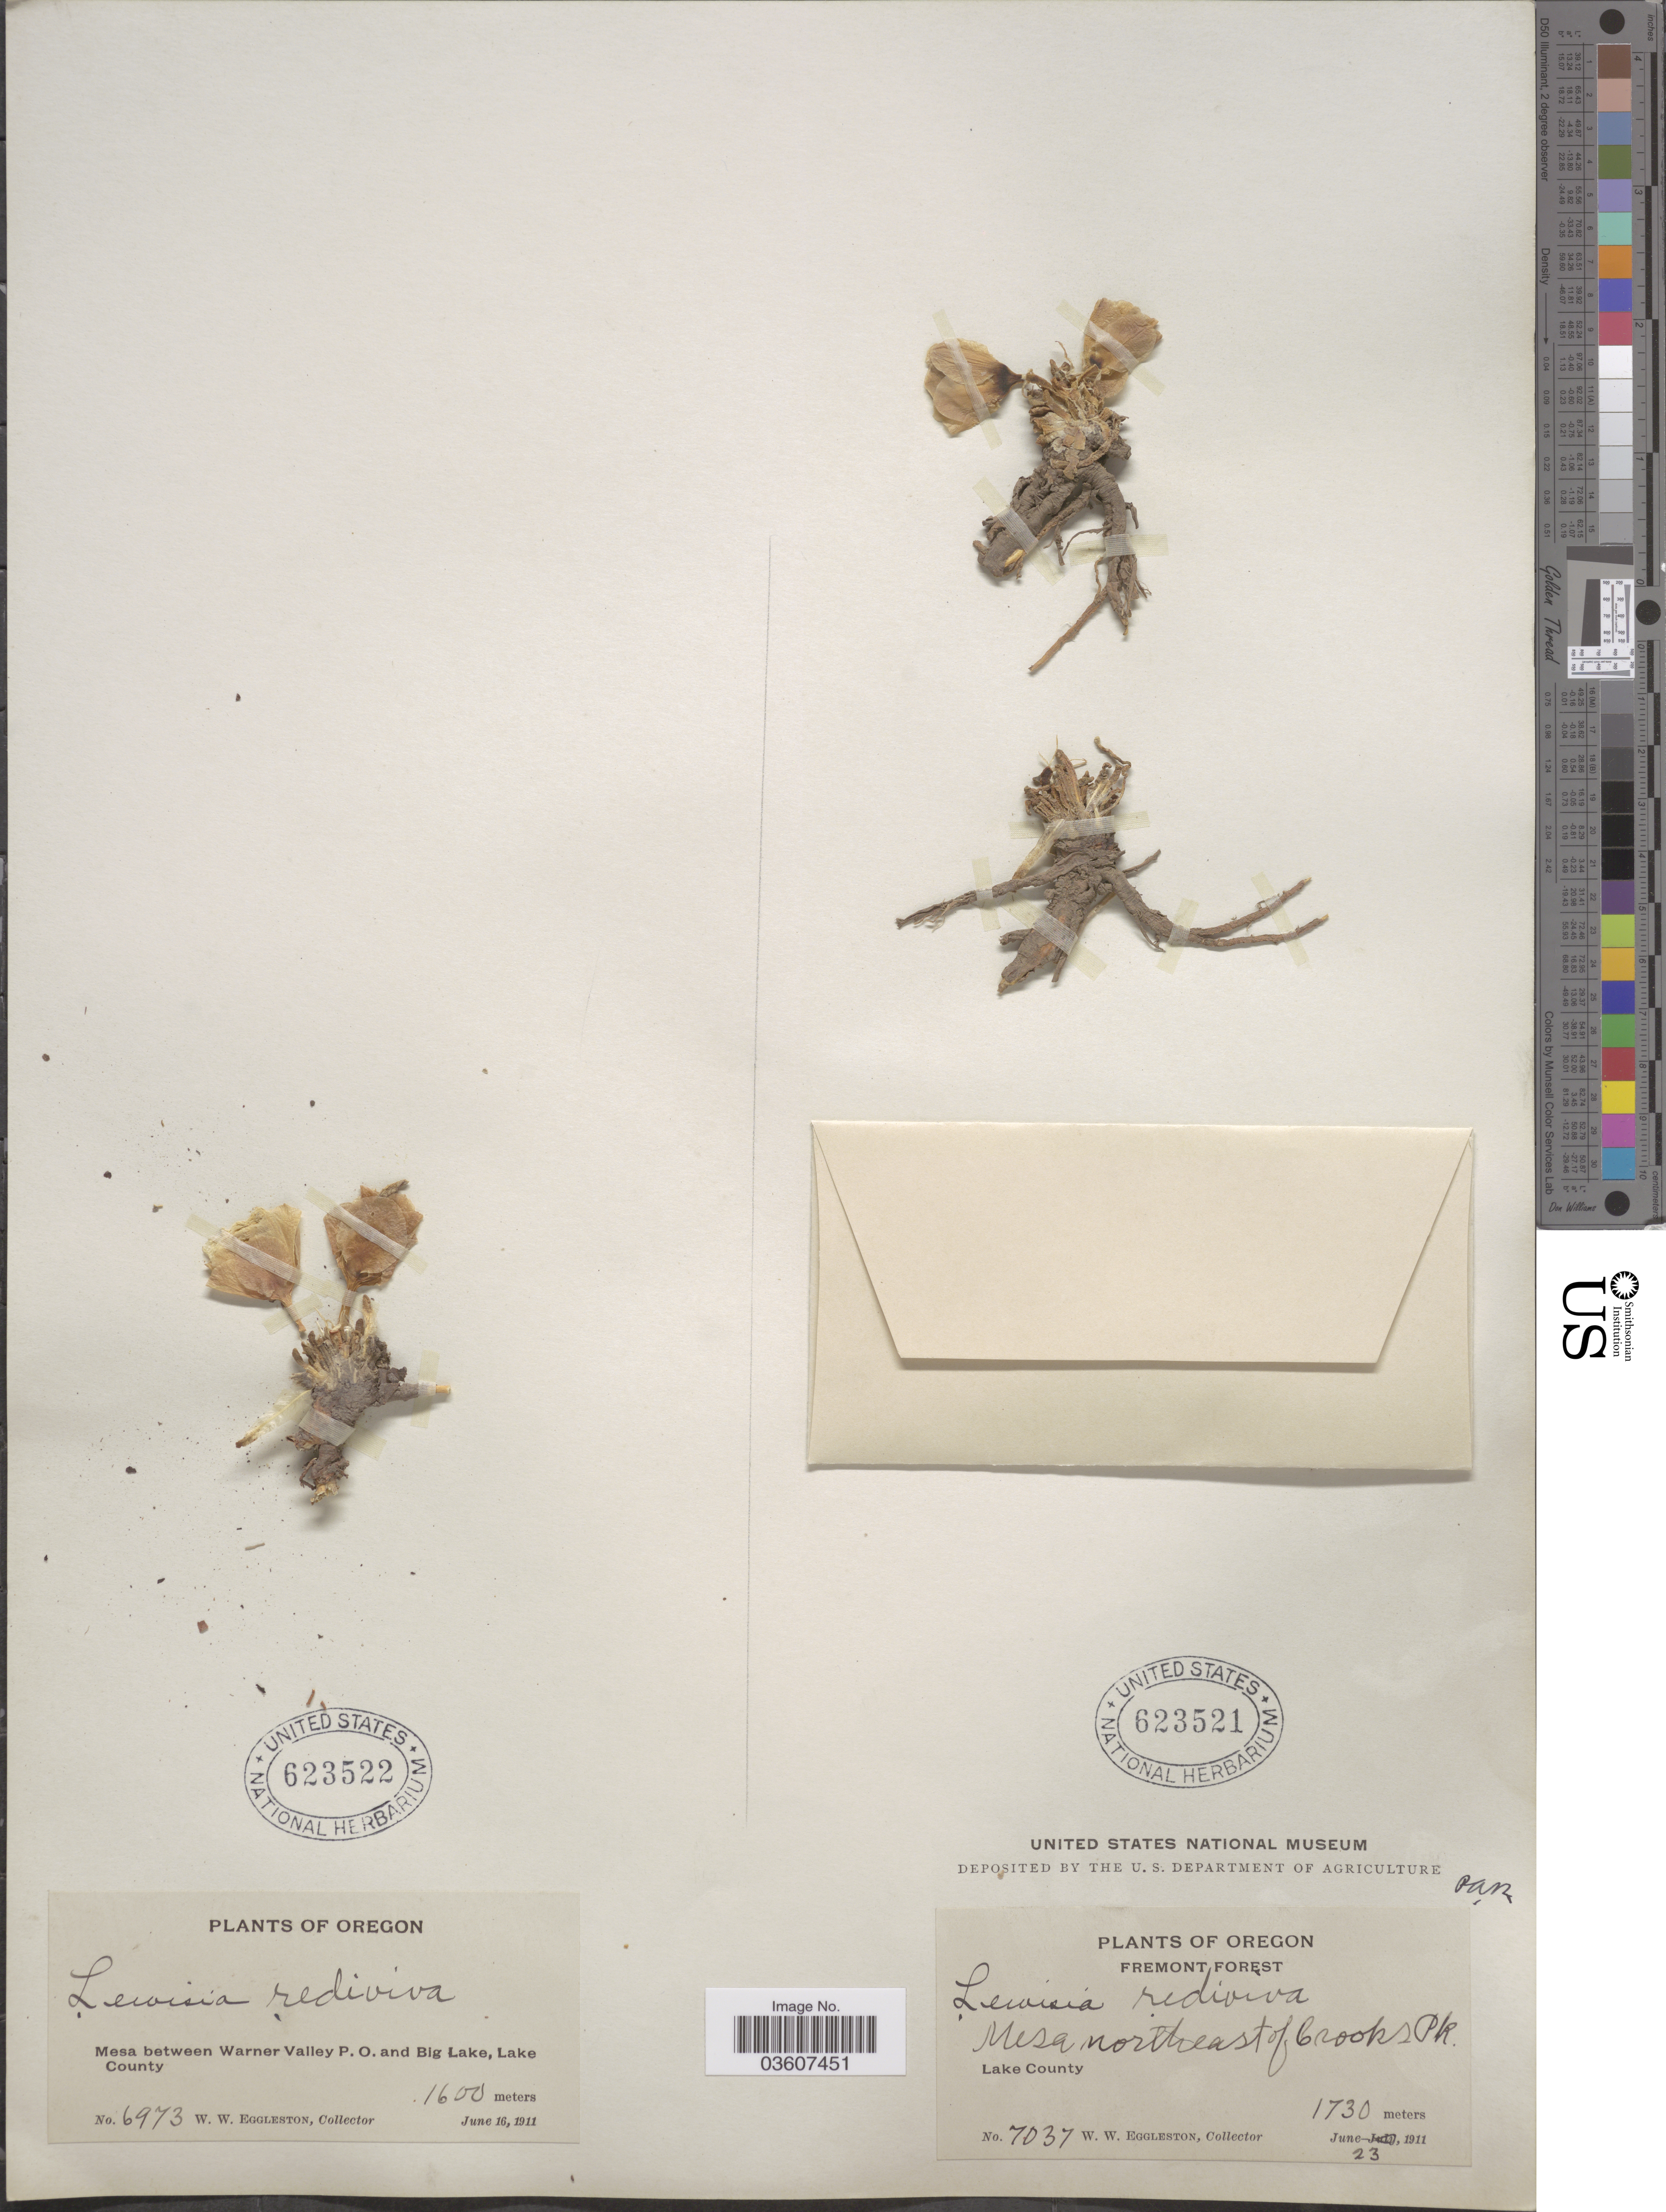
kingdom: Plantae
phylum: Tracheophyta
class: Magnoliopsida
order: Caryophyllales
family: Montiaceae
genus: Lewisia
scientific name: Lewisia rediviva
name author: Pursh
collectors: W. W. Eggleston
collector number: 7037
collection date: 1911-06-23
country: United States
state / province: Oregon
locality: Fremont Forest. Mesa northeast of Crooks Pk. Lake County.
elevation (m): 1730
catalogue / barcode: US 623521